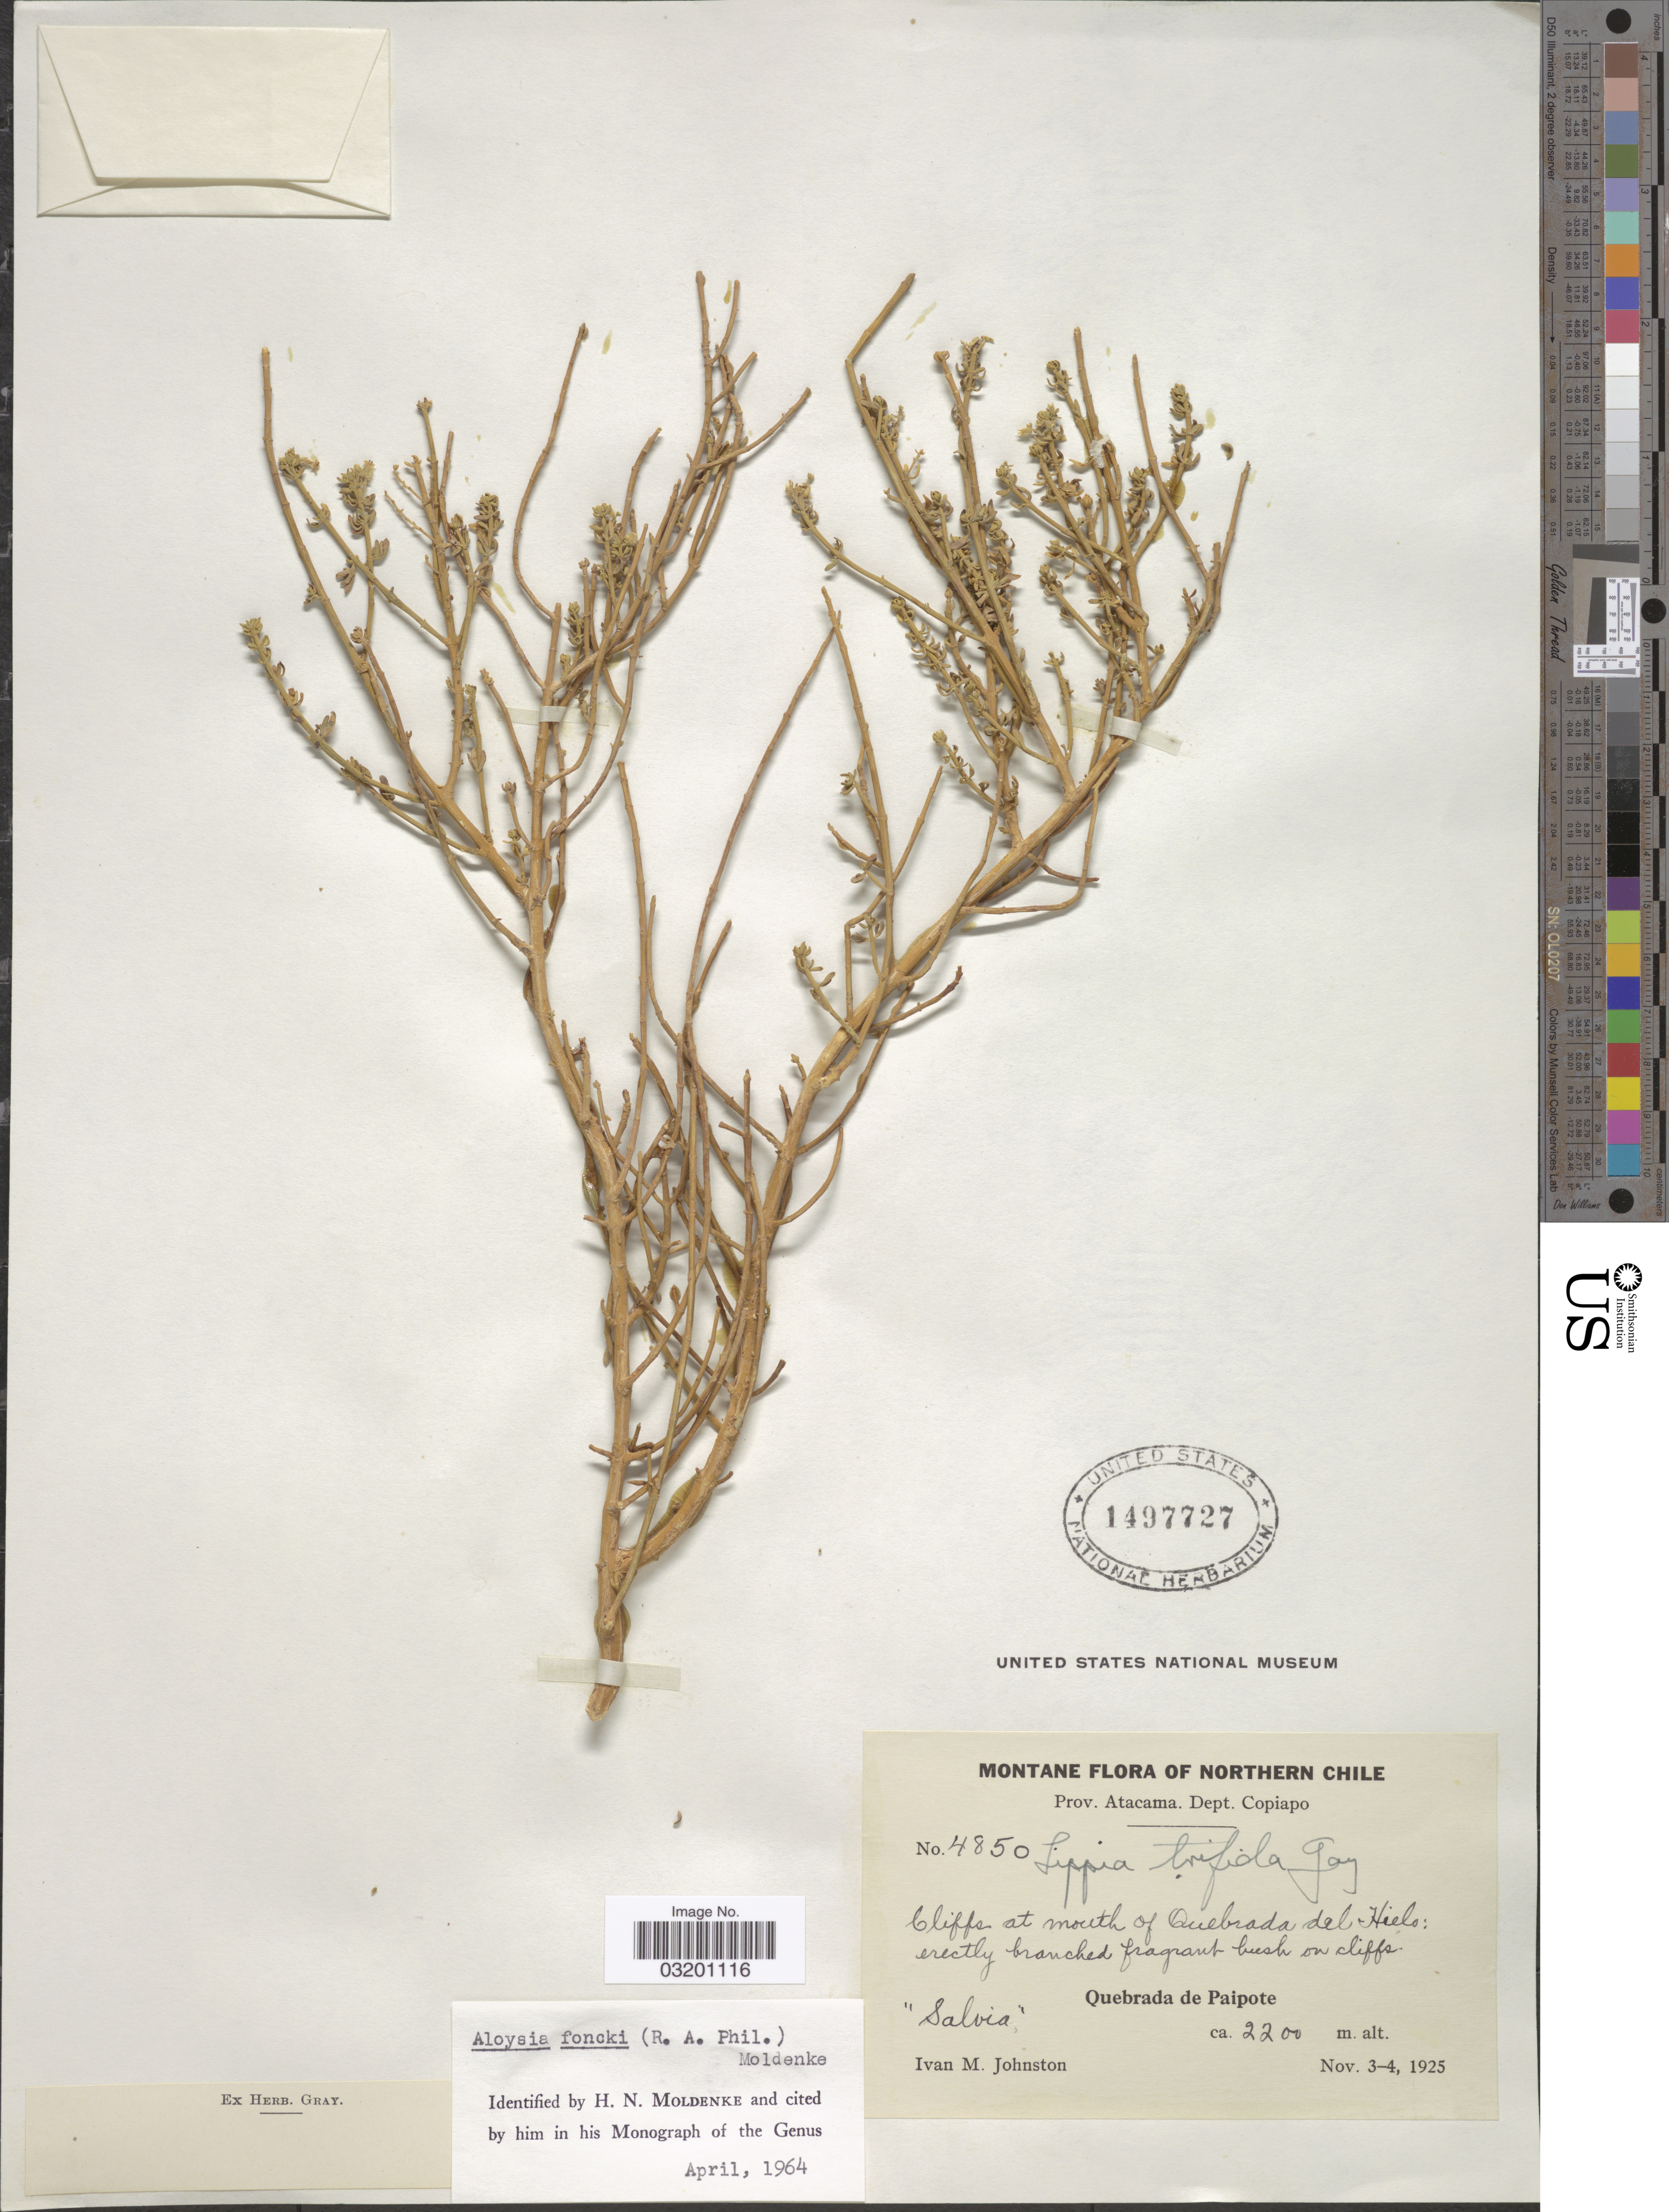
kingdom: Plantae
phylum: Tracheophyta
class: Magnoliopsida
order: Lamiales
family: Verbenaceae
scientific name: Acantholippa trifida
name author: (Gay) Moldenke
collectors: I.M. Johnston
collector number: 4850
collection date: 1925-11-03/1925-11-04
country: Chile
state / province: Atacama (III)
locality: Dept. Copiapo. Cliffs at mouth of Quebrada del Hielo. Quebrada de Paipote.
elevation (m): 2200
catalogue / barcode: US 1497727